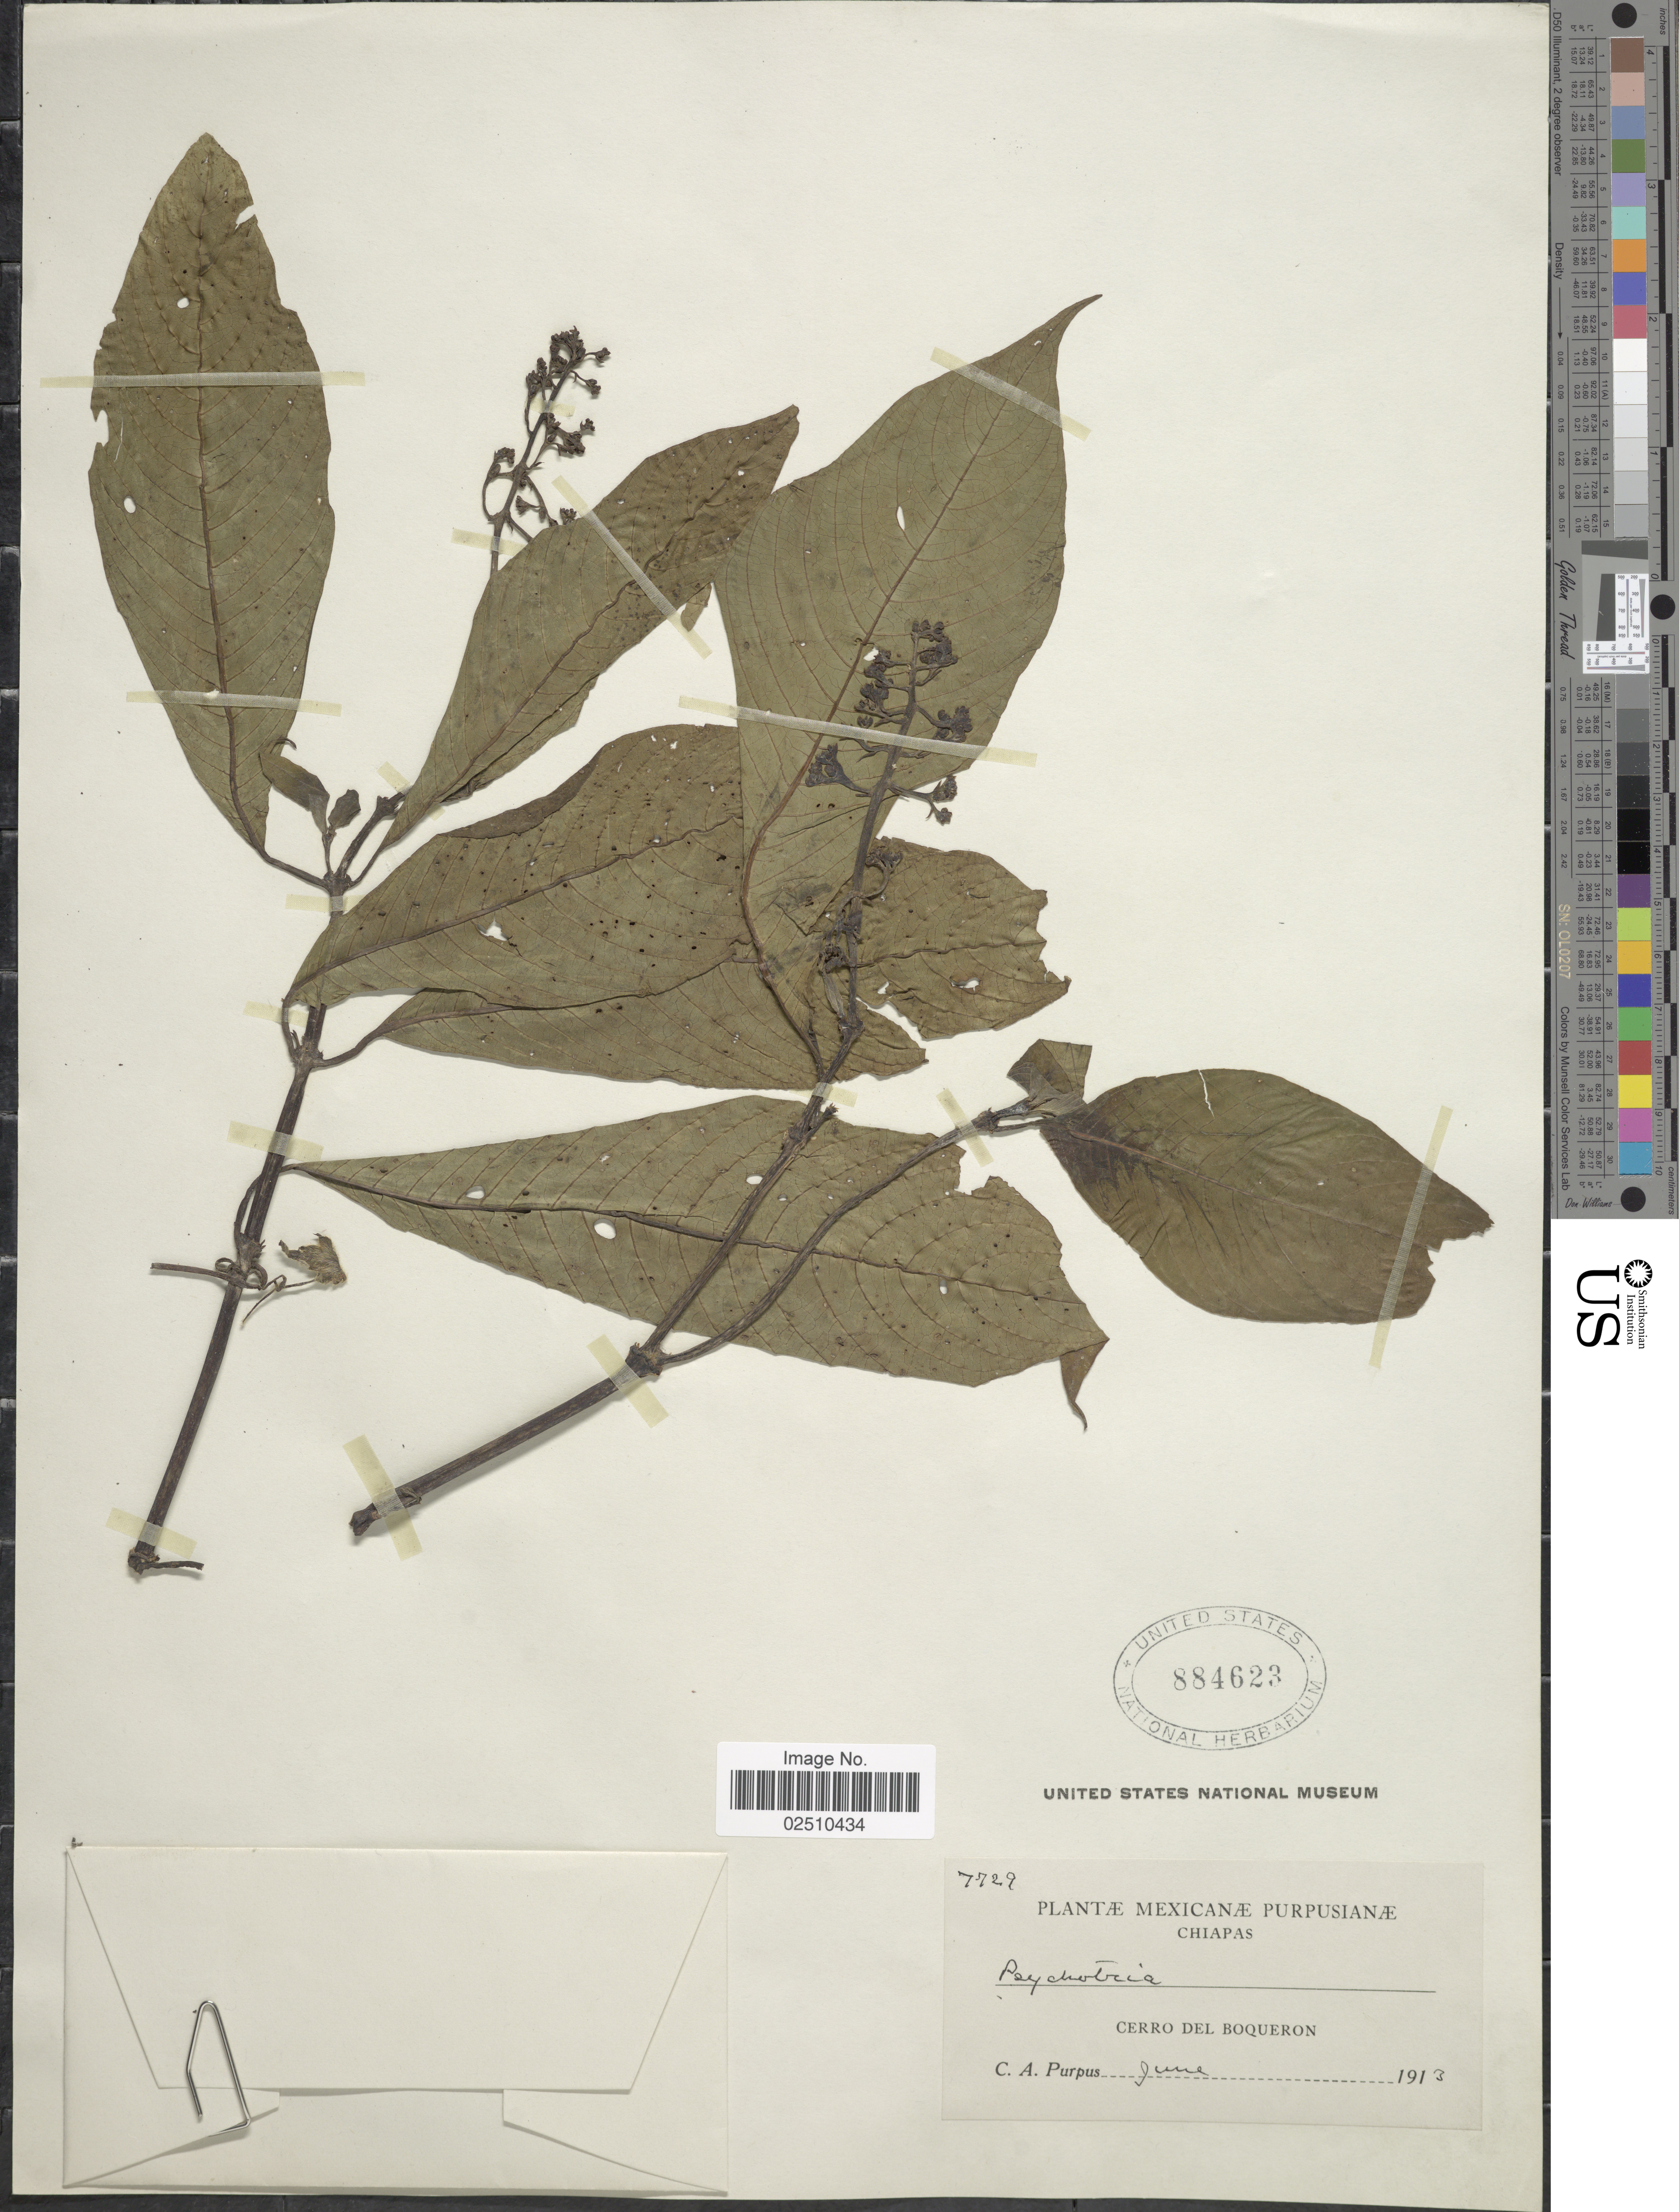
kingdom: Plantae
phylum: Tracheophyta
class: Magnoliopsida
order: Gentianales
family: Rubiaceae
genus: Psychotria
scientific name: Psychotria berteroana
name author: DC.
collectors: C. A. Purpus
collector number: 7729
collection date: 1913-06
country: Mexico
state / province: Chiapas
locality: Cerro del Boqueron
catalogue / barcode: US 884623